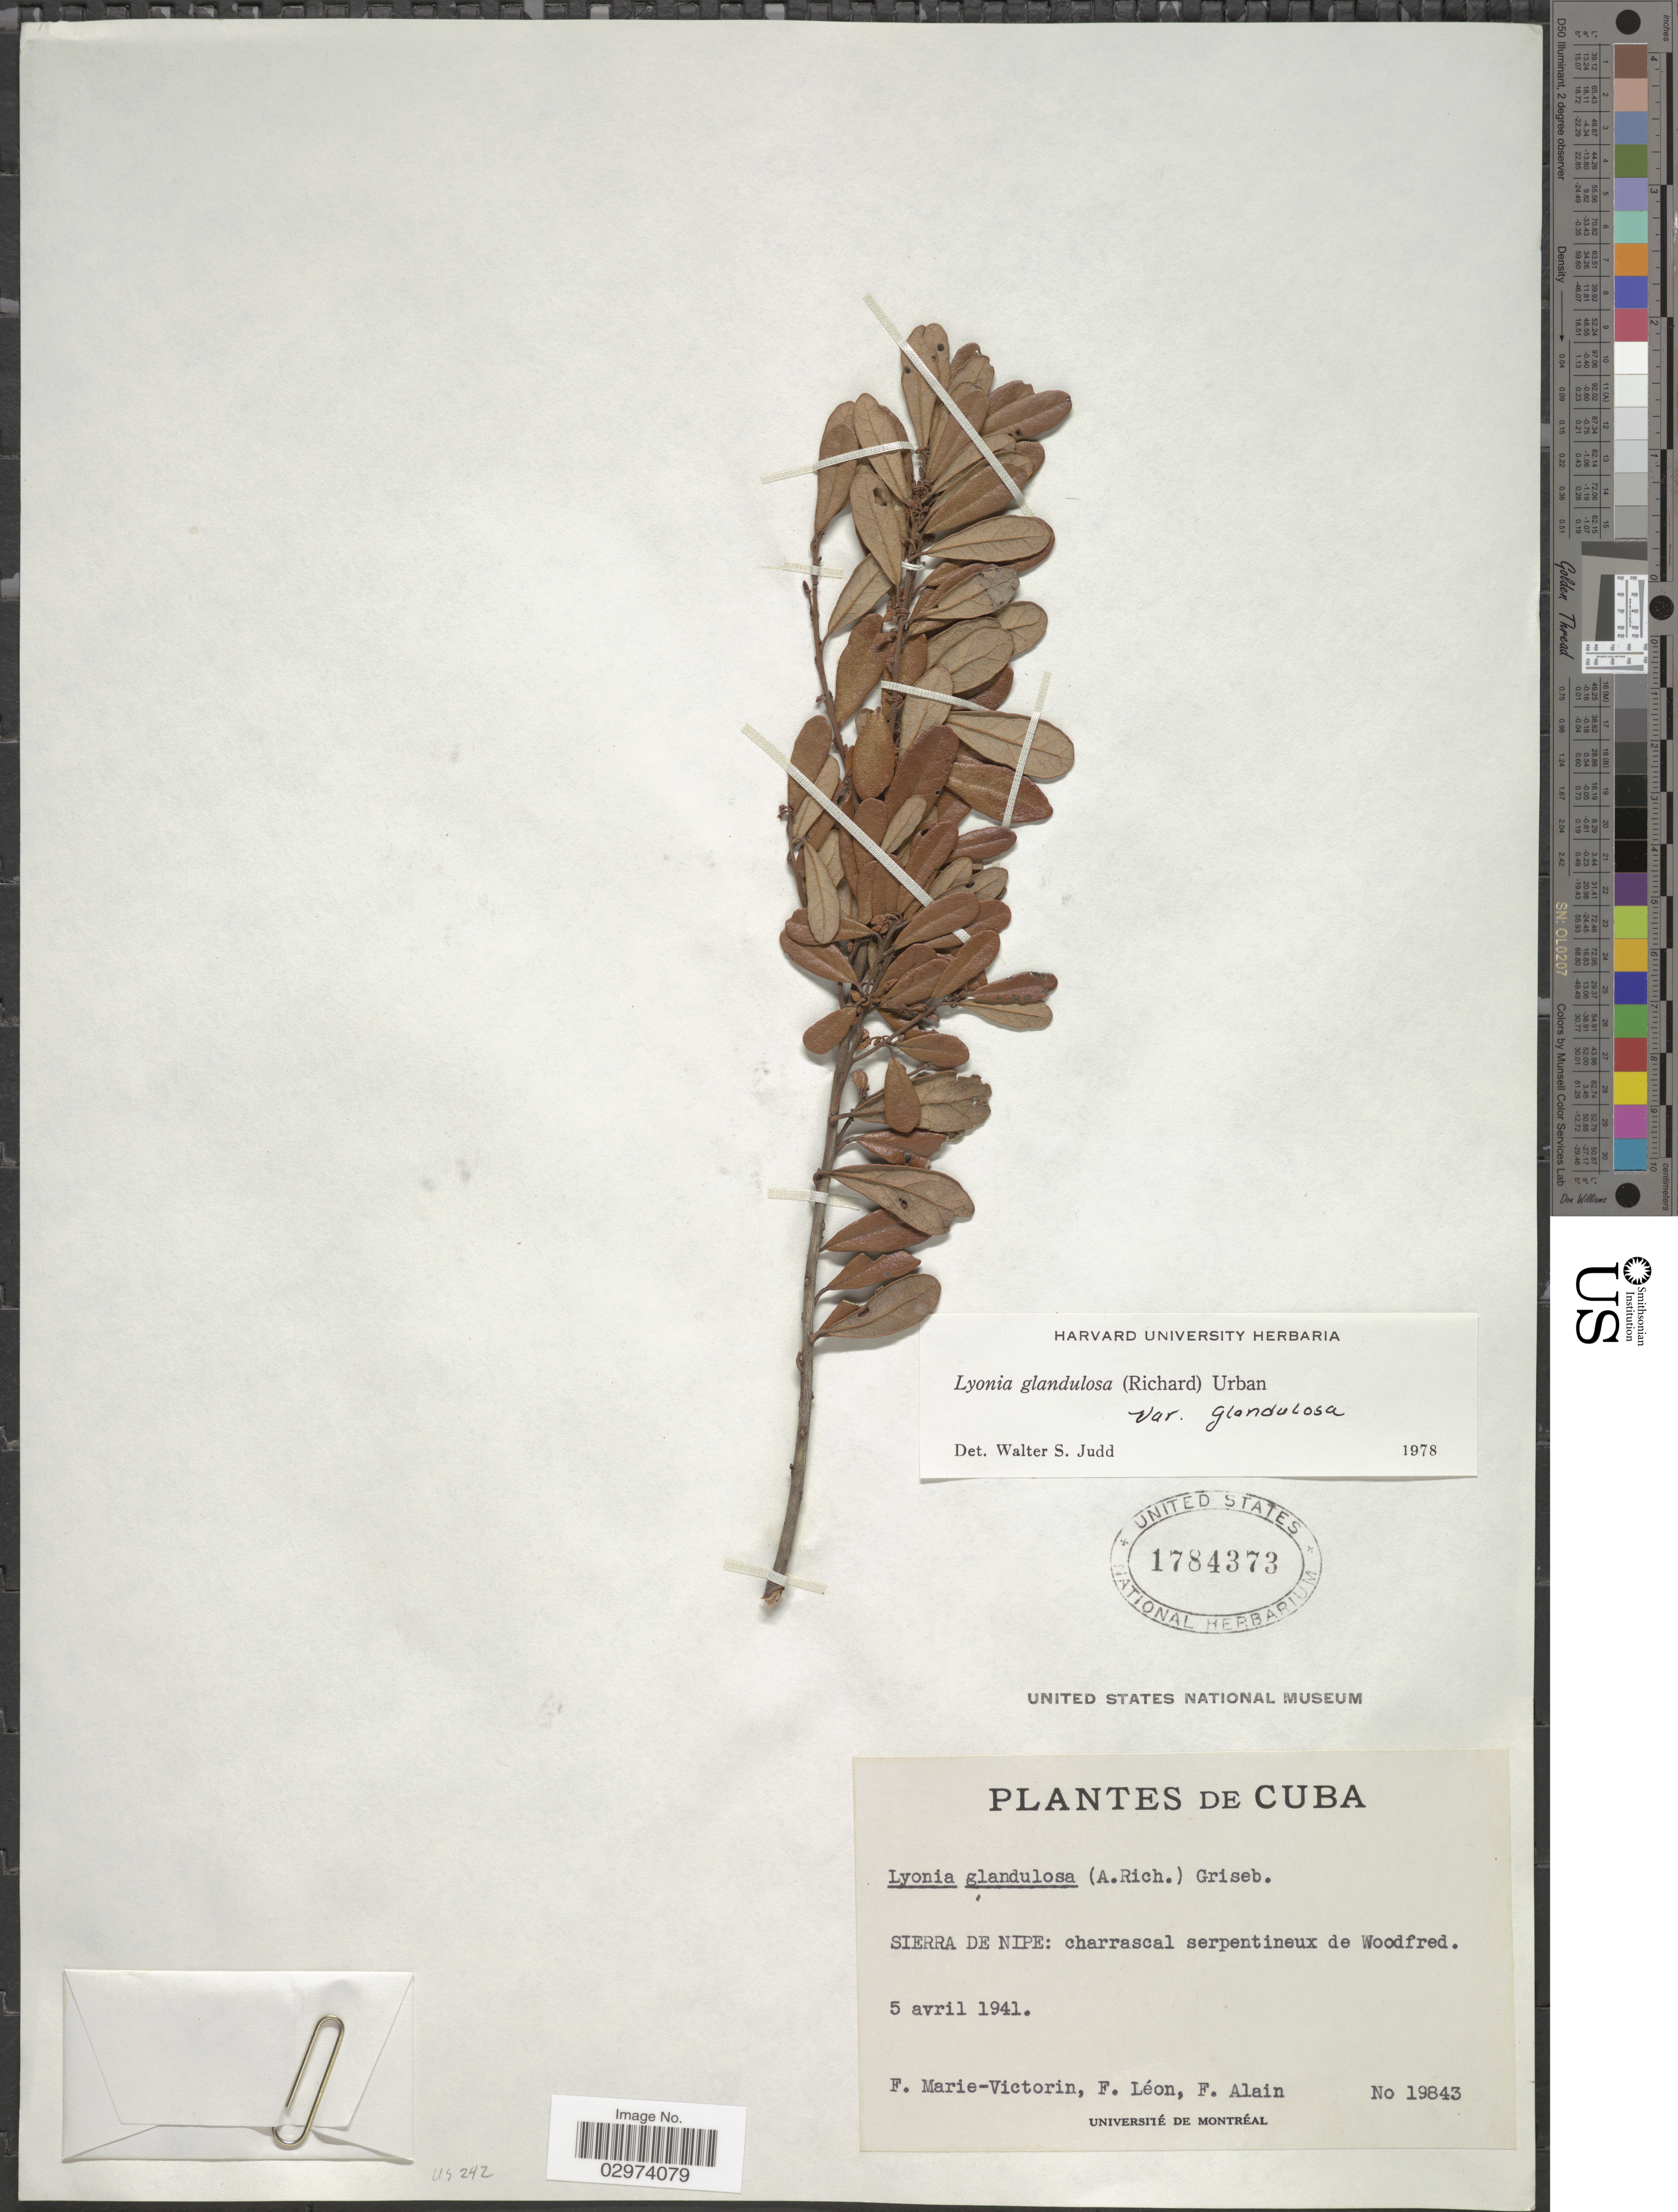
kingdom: Plantae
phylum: Tracheophyta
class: Magnoliopsida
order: Ericales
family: Ericaceae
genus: Lyonia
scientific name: Lyonia glandulosa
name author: (A. Rich.) Griseb.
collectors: F. Marie-Victorin, F. Leon & Alain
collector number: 19843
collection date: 1941-04-05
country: Cuba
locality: Sierra de Nipe: charrascal serpentineux de Woodfred.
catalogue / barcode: US 1784373